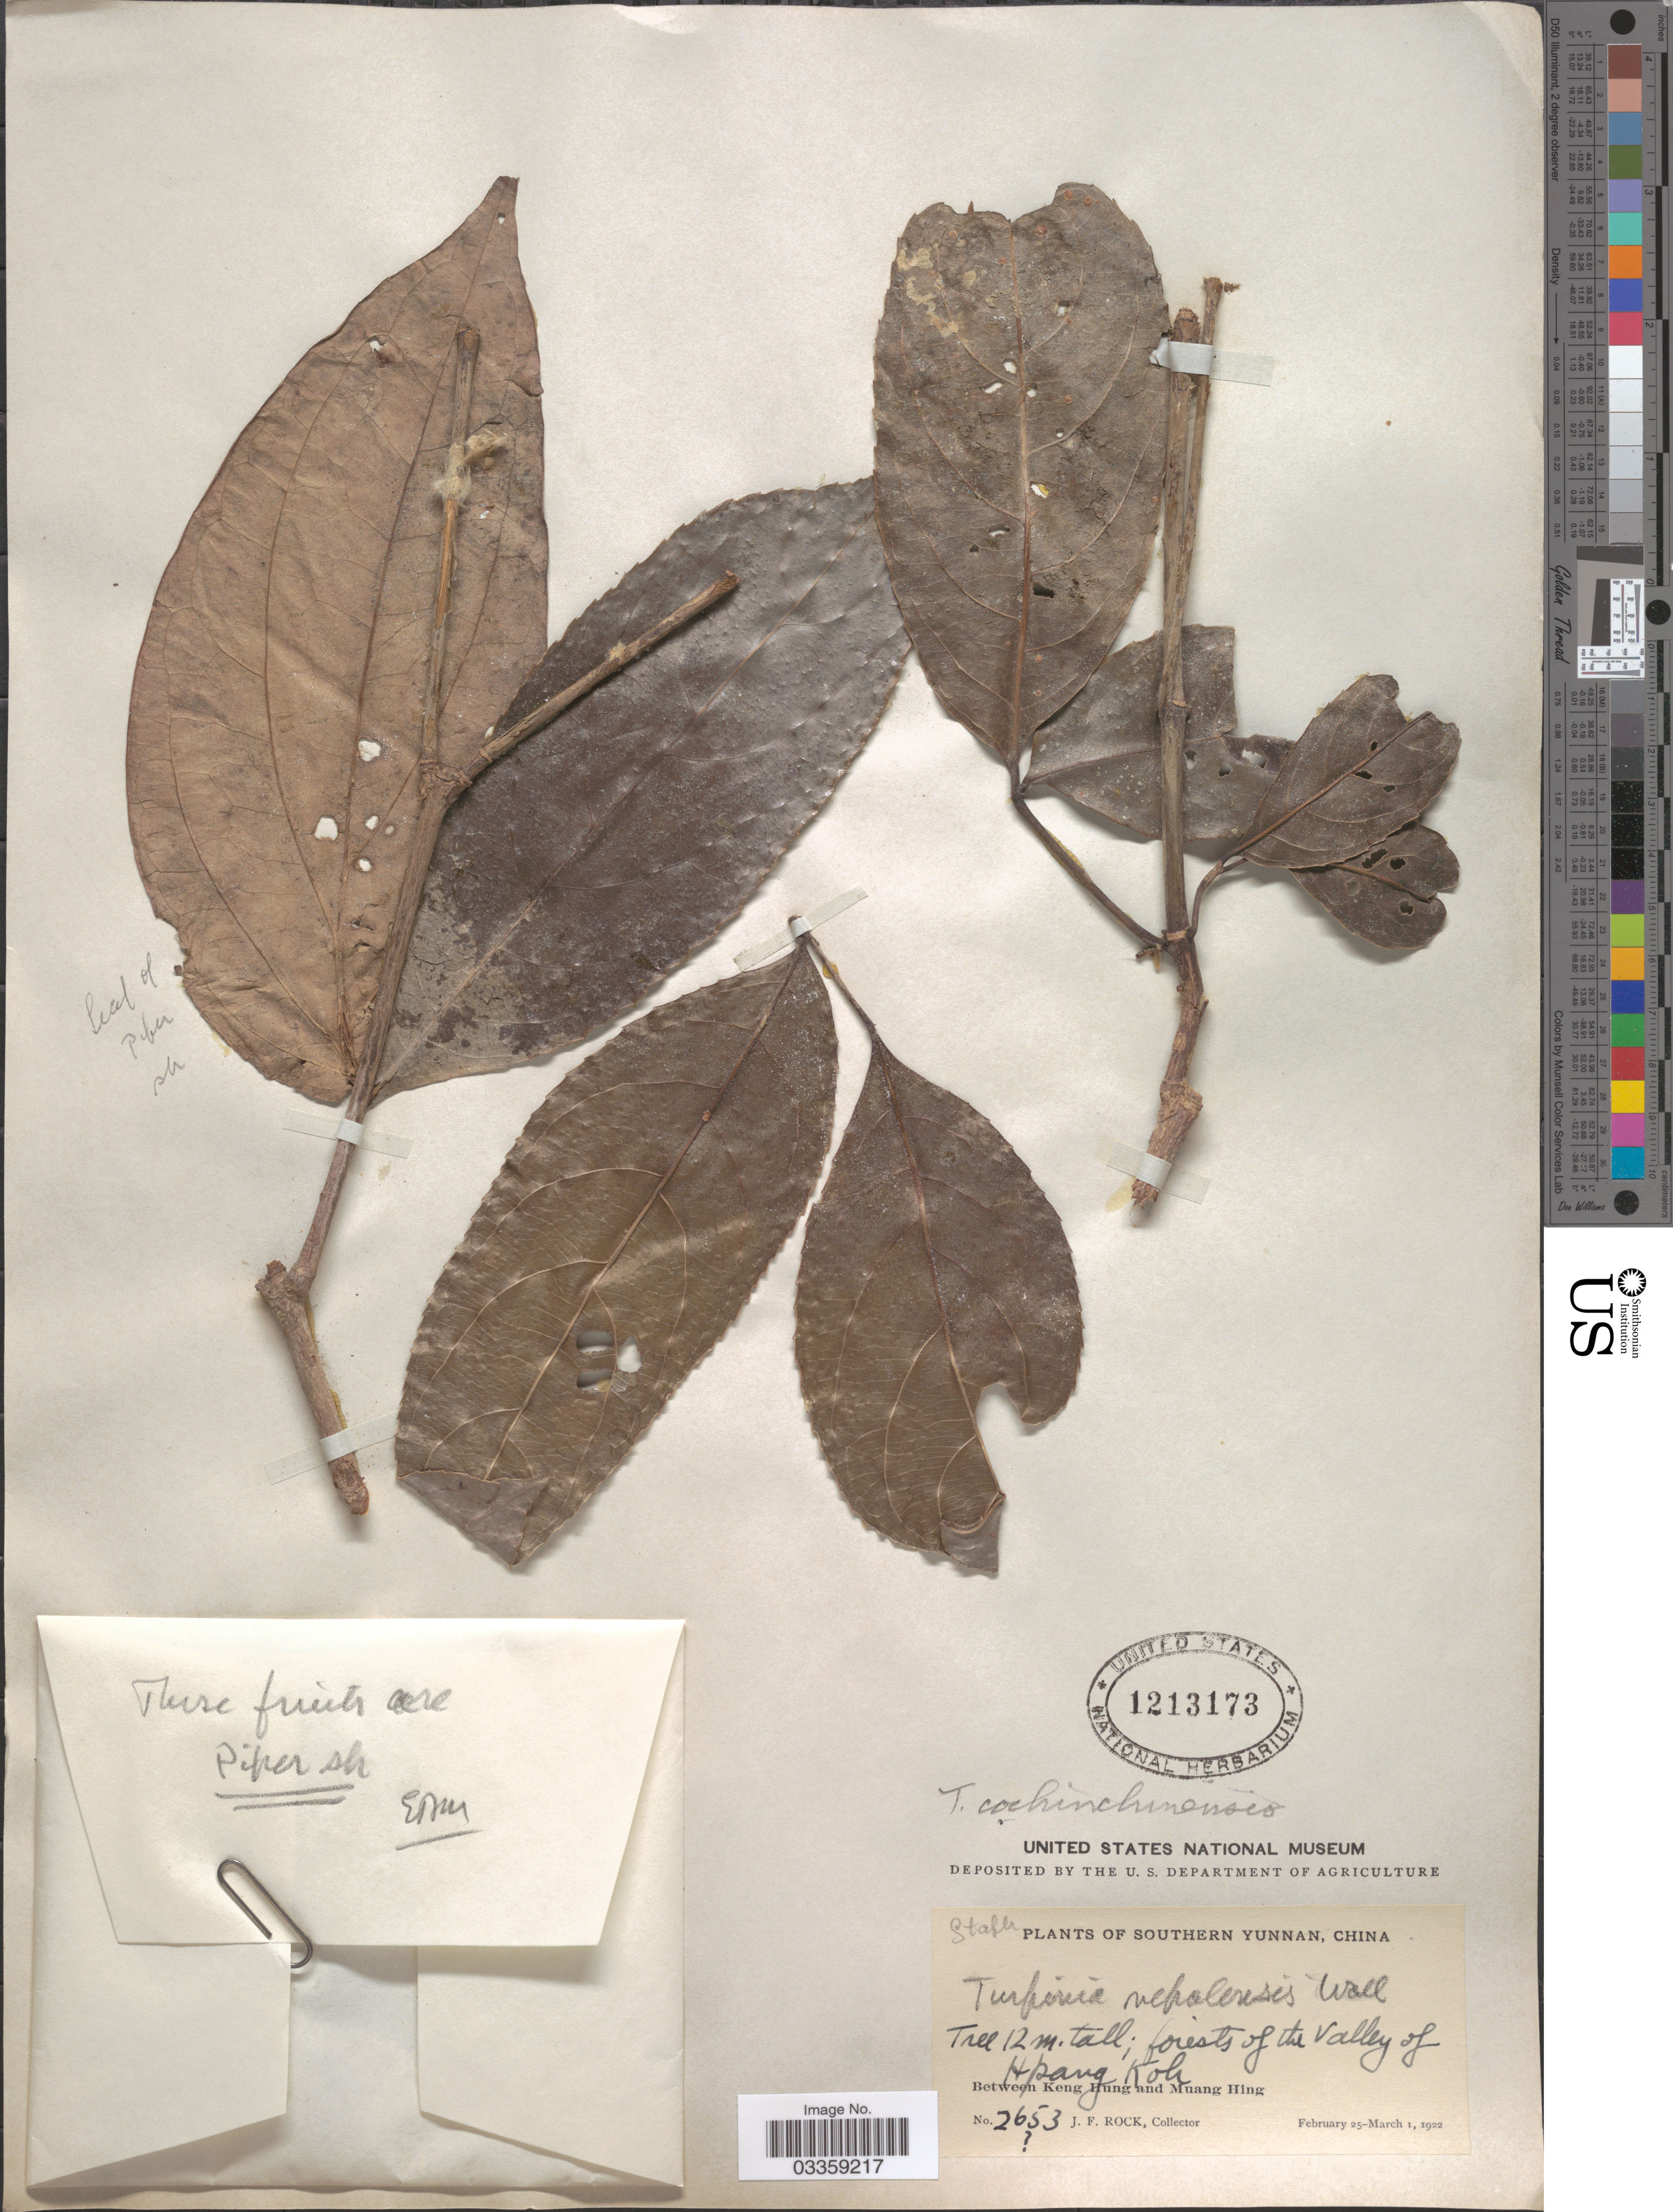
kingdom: Plantae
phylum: Tracheophyta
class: Magnoliopsida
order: Crossosomatales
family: Staphyleaceae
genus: Turpinia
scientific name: Turpinia cochinchinense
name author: (Lour.) Merr.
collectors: J. Rock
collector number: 2653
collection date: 1922-02-25/1922-03-01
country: China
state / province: Yunnan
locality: Southern Yunnan, forests of the valley of Hpang Koh, Between Keng Hung and Muang Hing.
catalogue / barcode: US 1213173